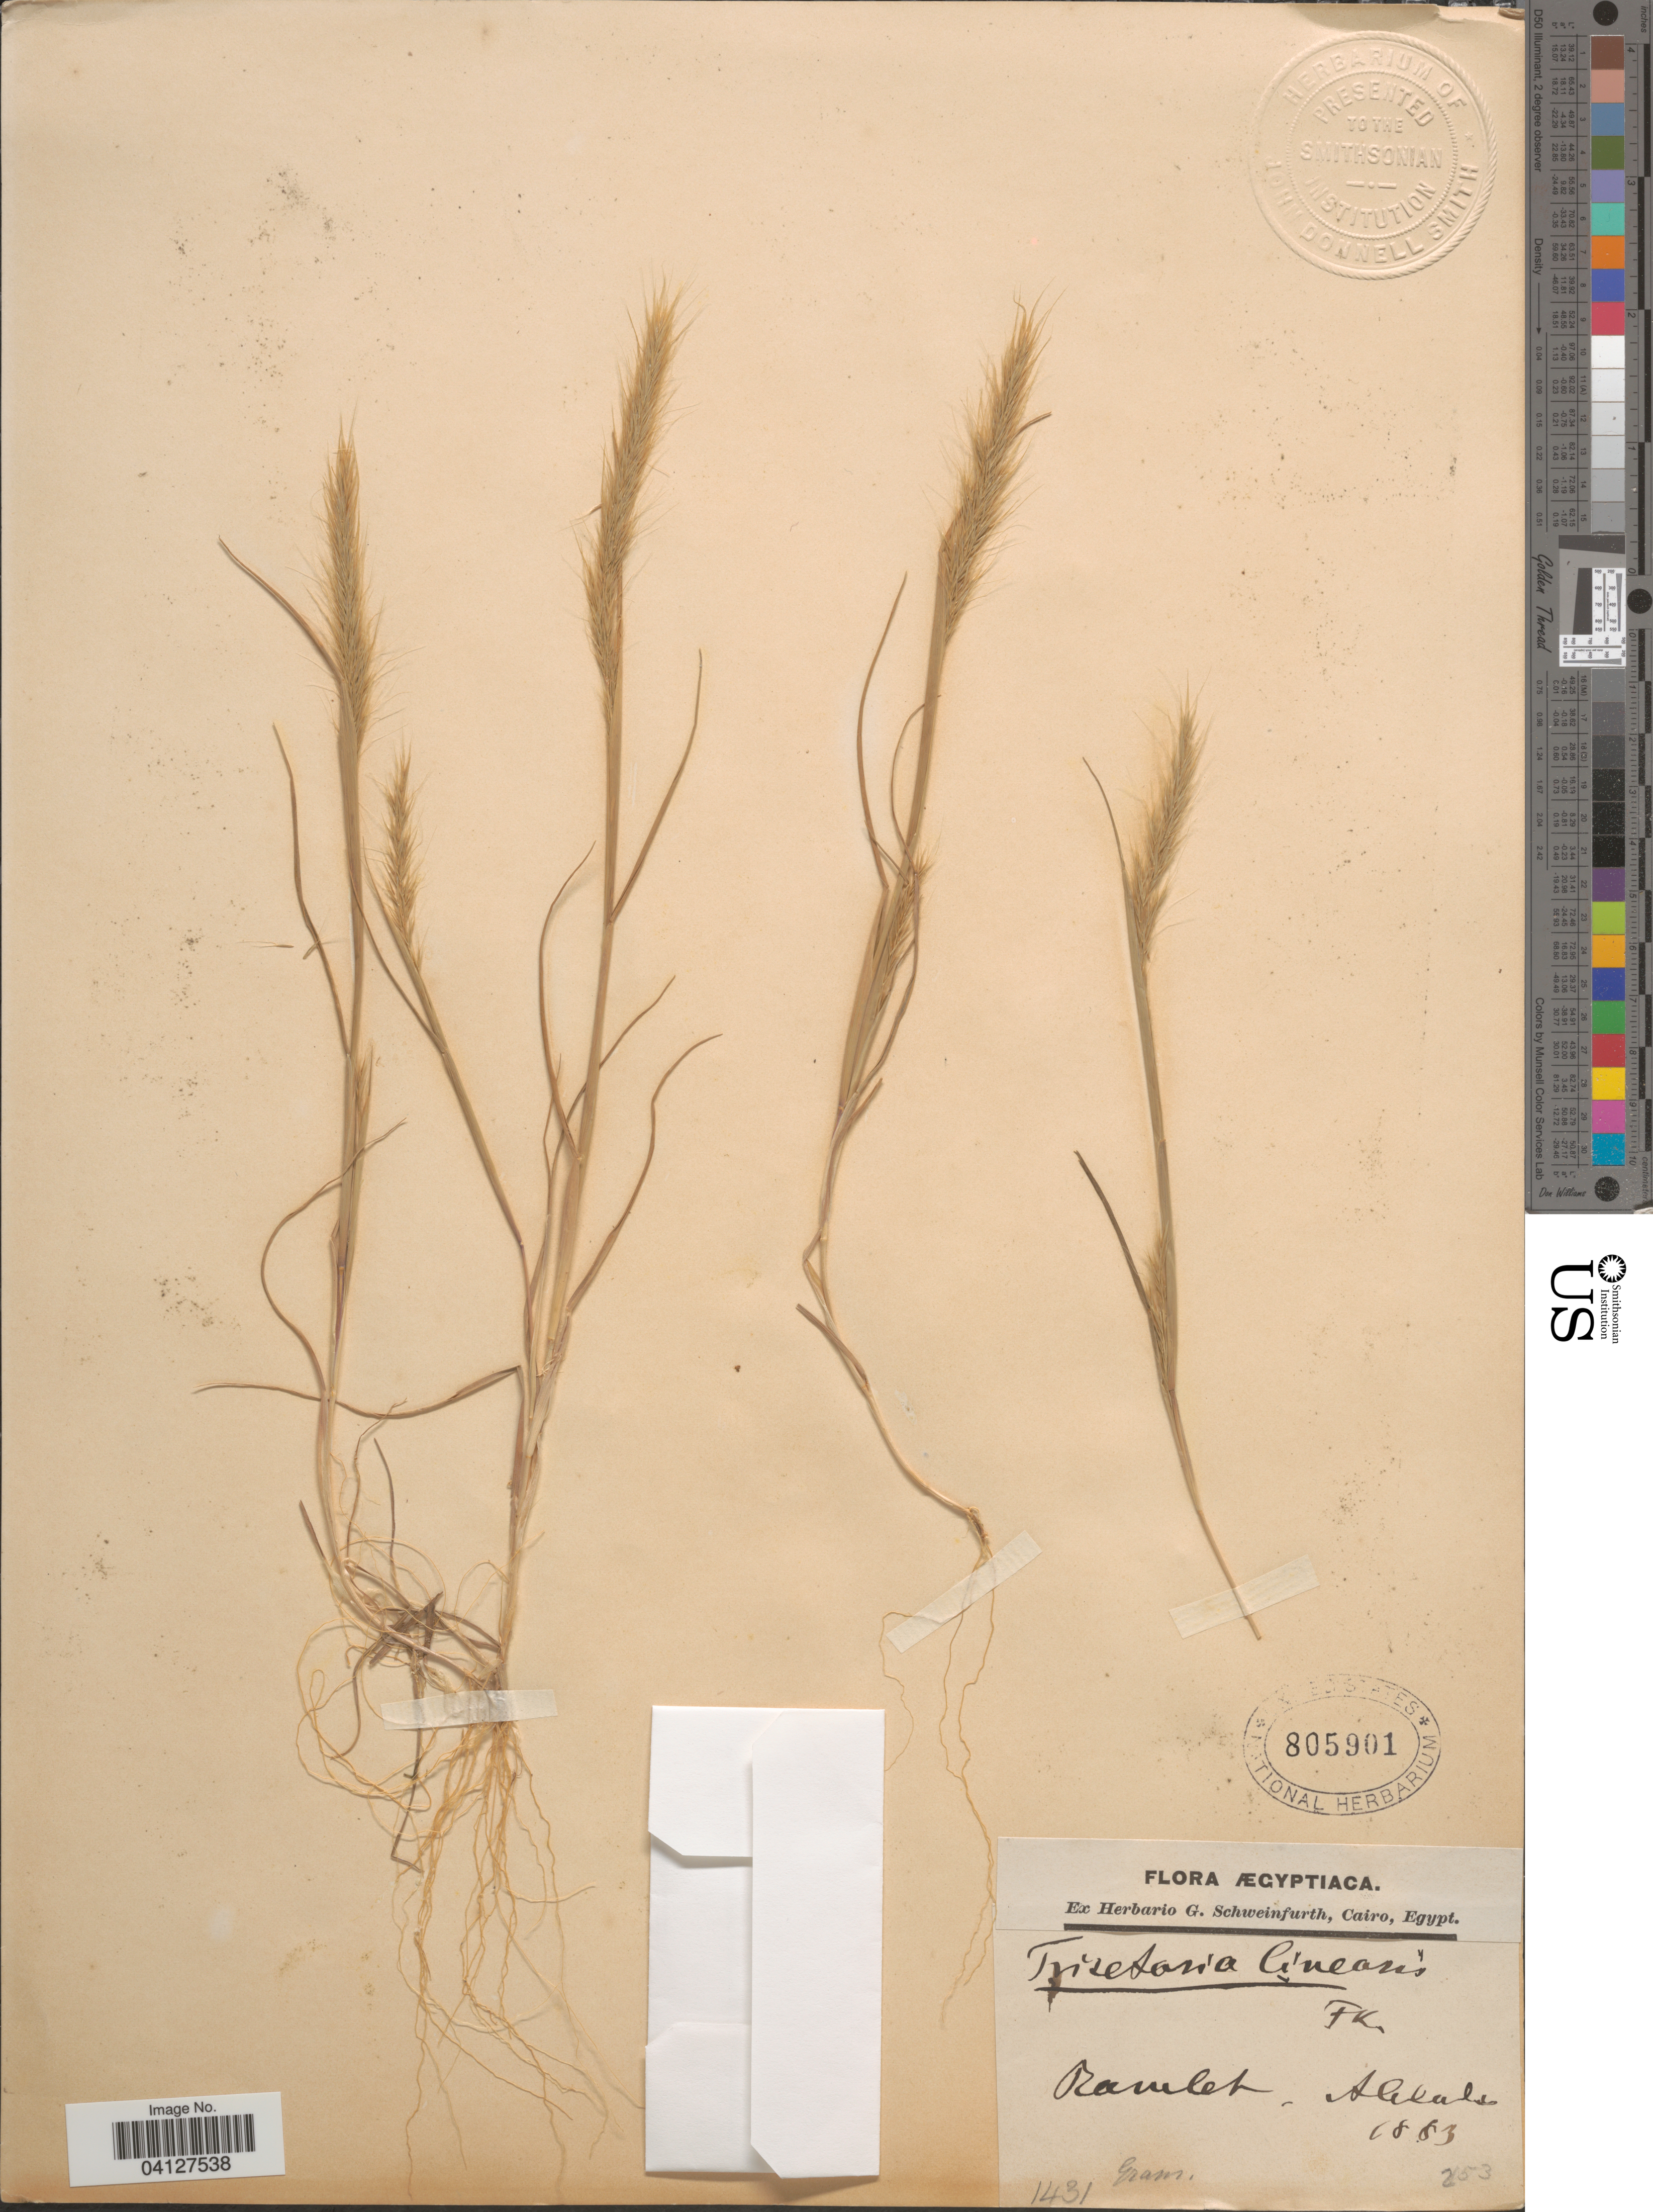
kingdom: Plantae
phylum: Tracheophyta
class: Liliopsida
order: Poales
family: Poaceae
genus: Trisetaria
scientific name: Trisetaria linearis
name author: Forssk.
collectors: ex herb. G. Schweinfurth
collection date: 1883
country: Egypt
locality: Ægyptiaca. Ramlet. Alelals [interpreted].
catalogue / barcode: US 805901